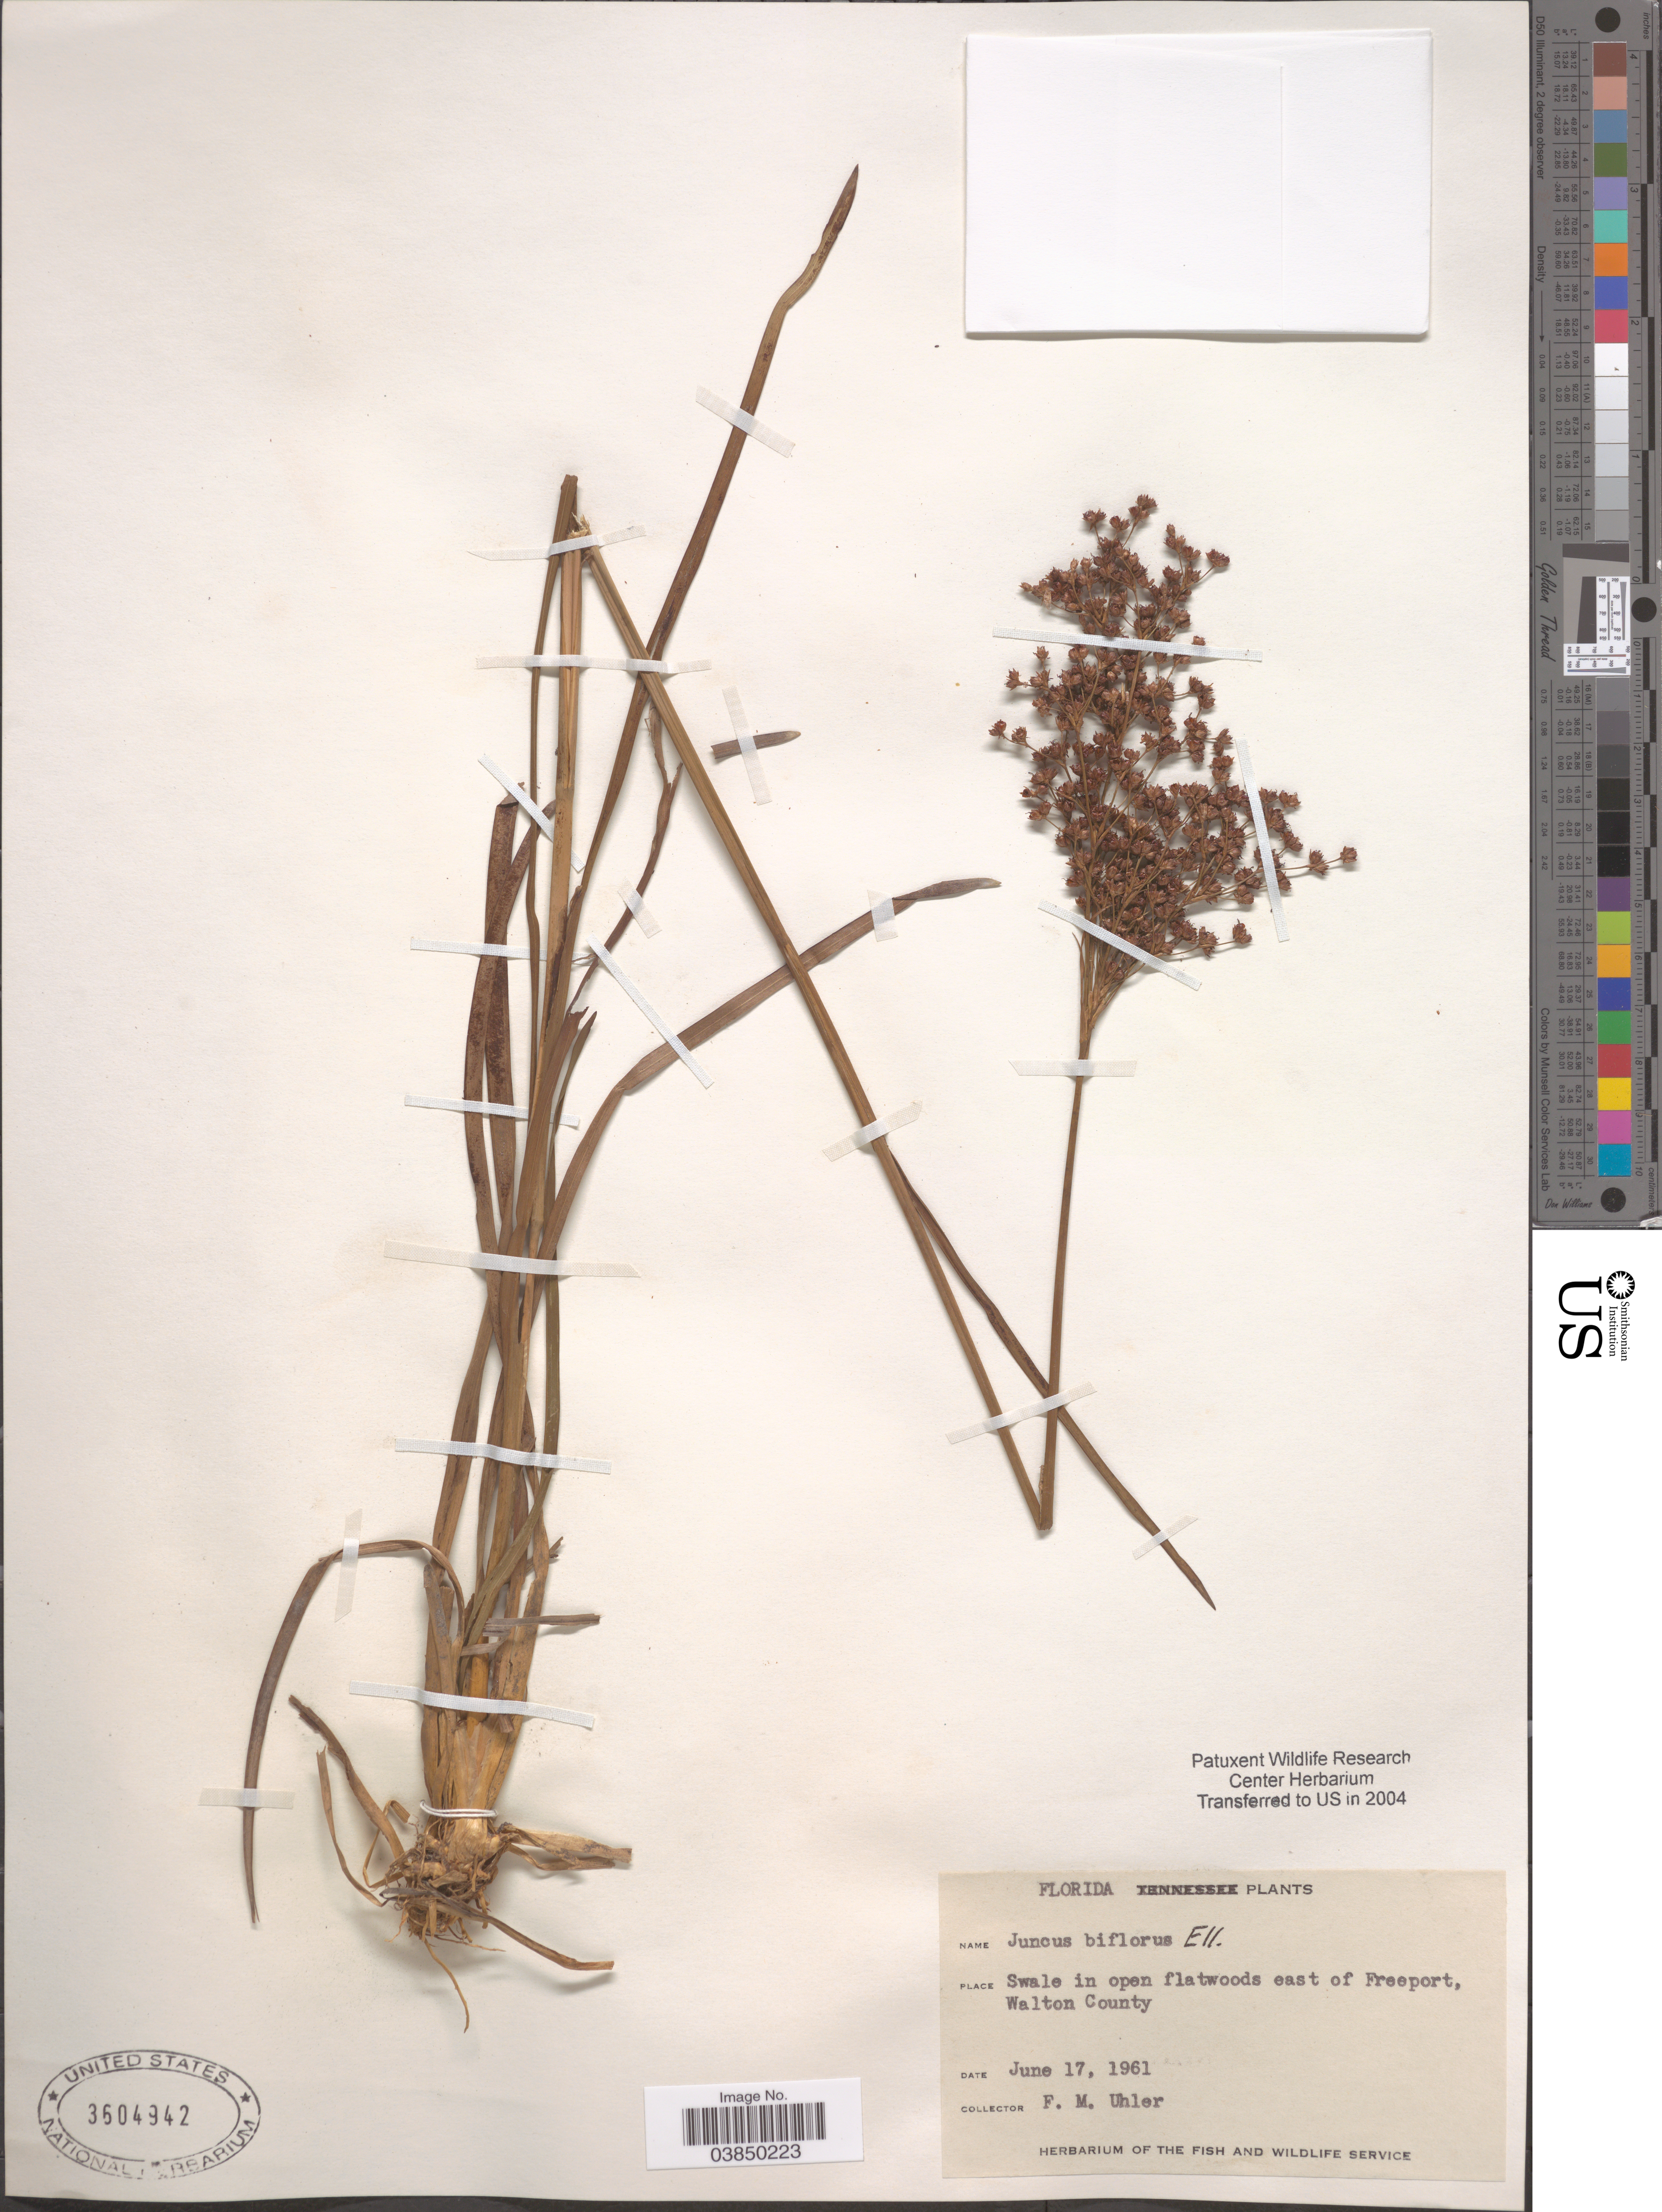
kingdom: Plantae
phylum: Tracheophyta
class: Liliopsida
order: Poales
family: Juncaceae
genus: Juncus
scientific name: Juncus biflorus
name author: Ell.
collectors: F. M. Uhler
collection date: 1961-06-17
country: United States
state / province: Florida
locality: East of Freeport, Walton County.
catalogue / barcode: US 3604942